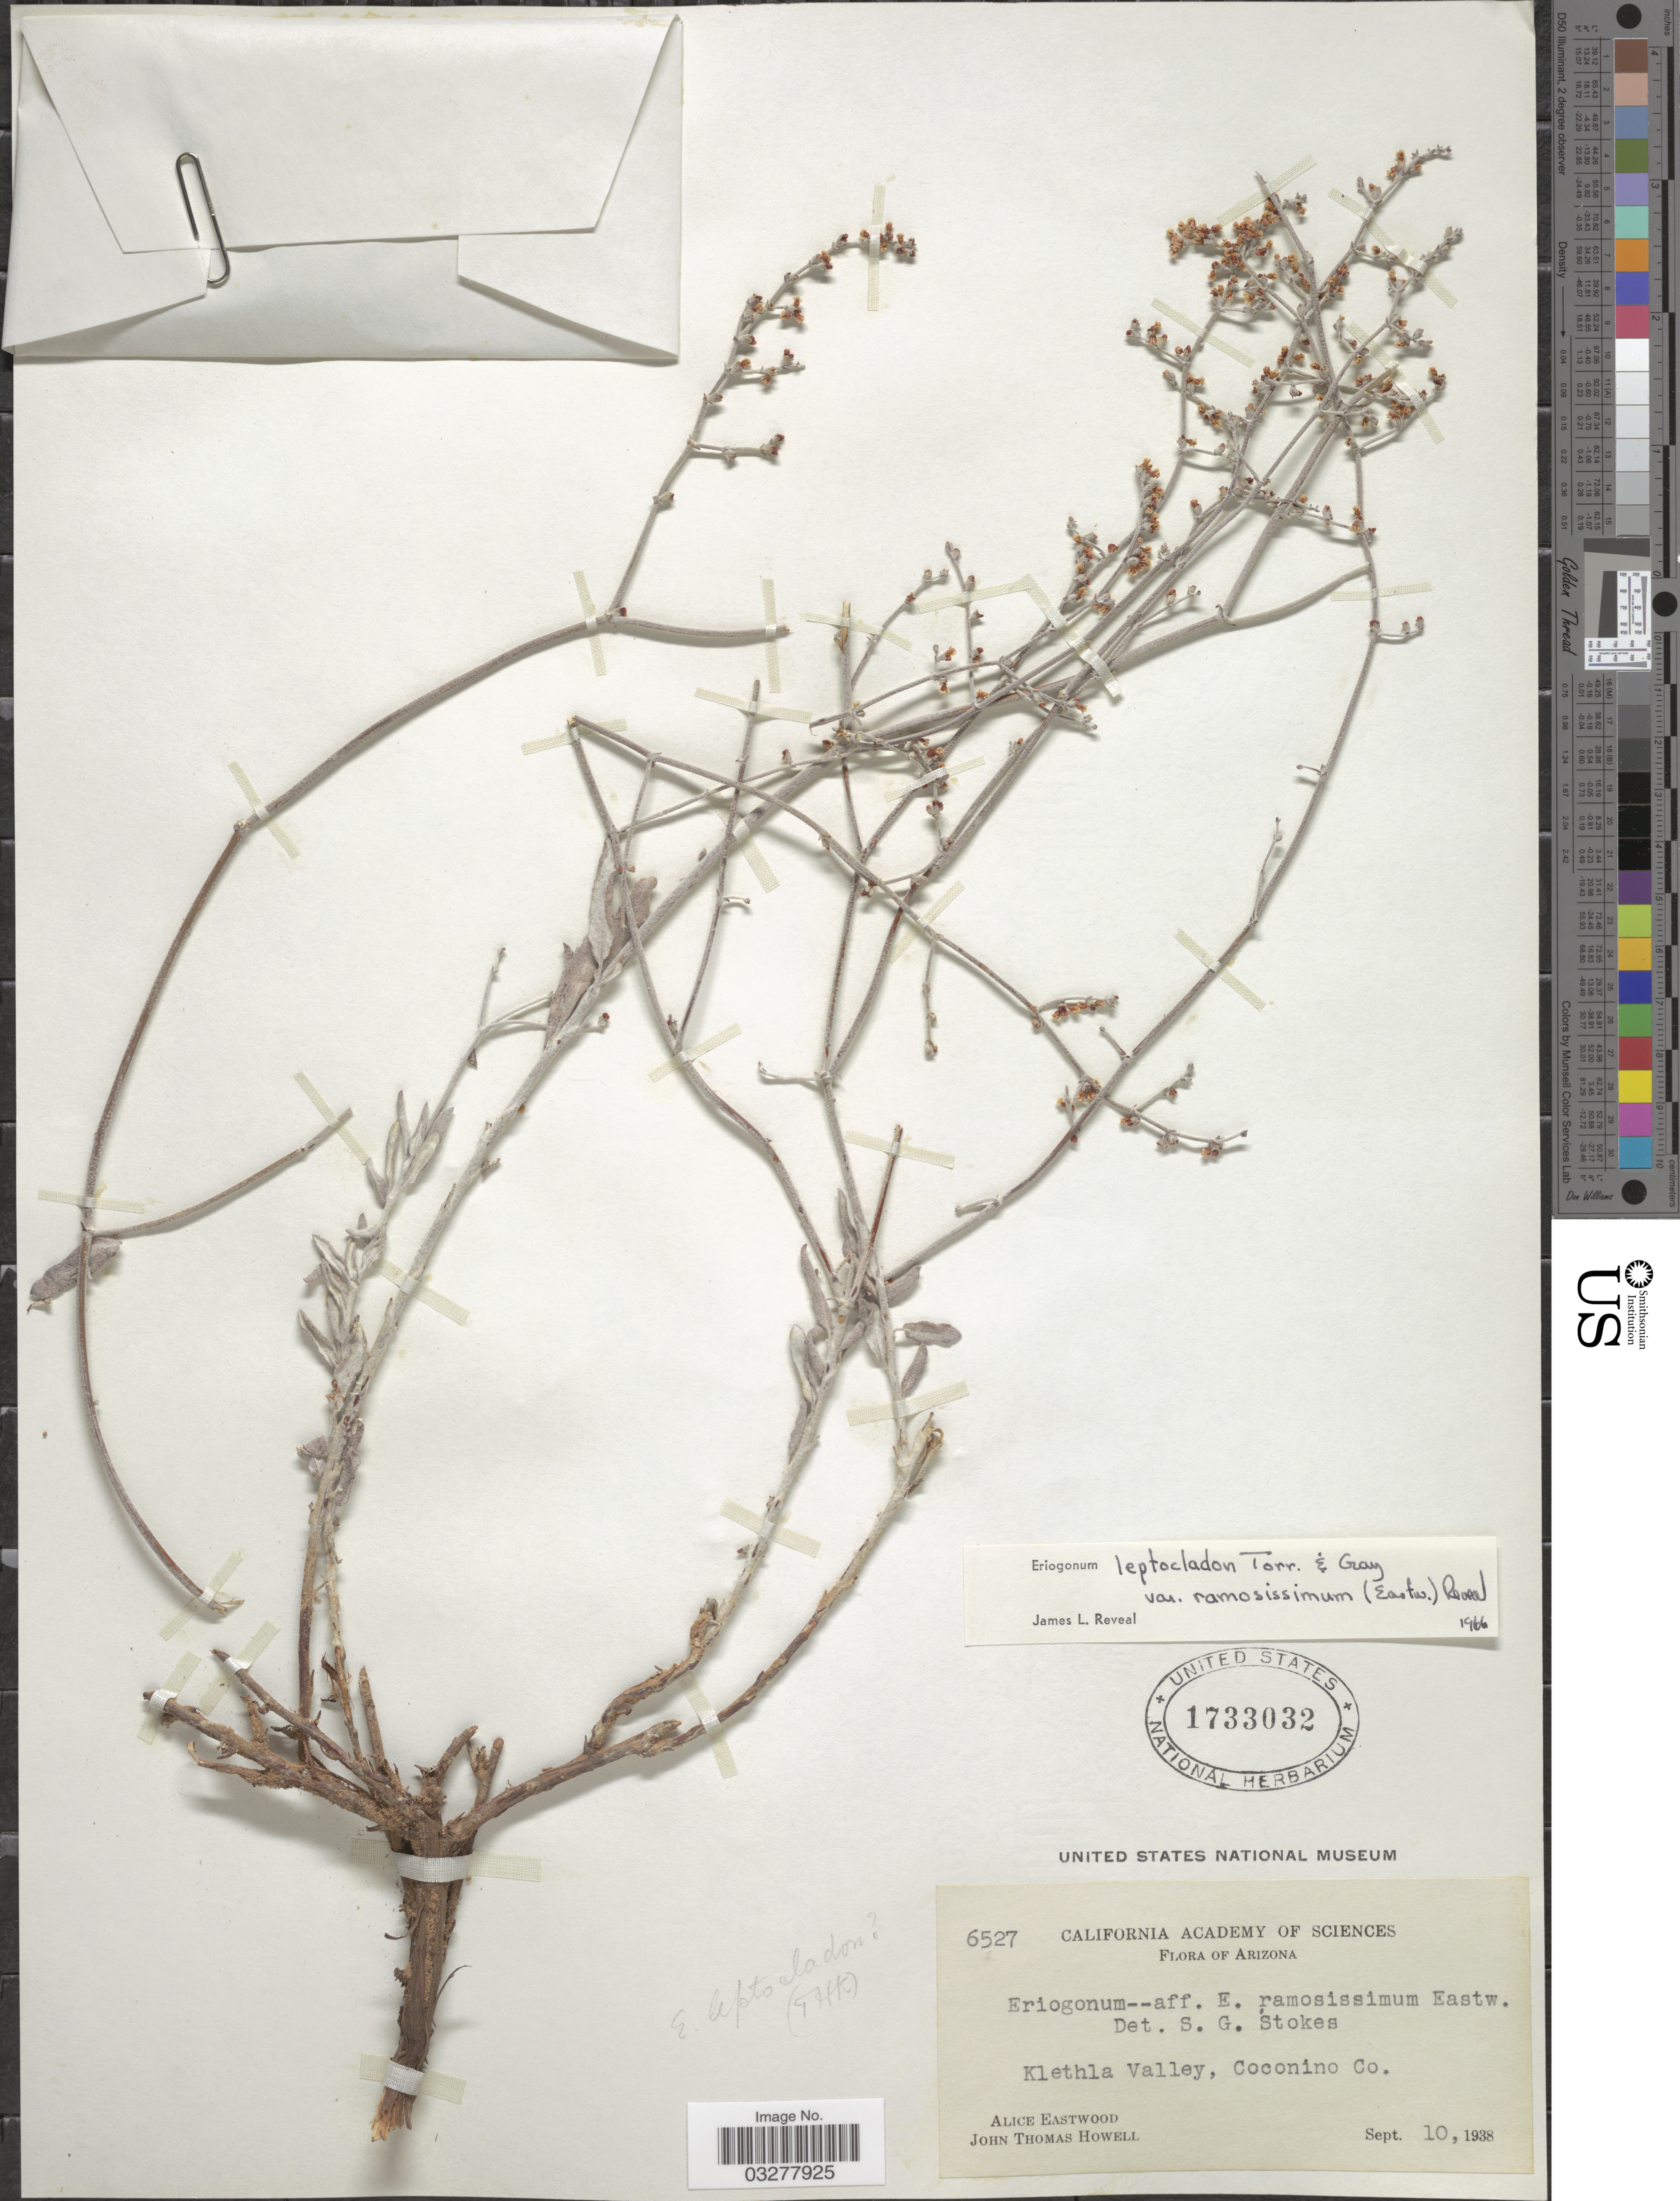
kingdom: Plantae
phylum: Tracheophyta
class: Magnoliopsida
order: Caryophyllales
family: Polygonaceae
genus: Eriogonum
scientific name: Eriogonum leptocladon var. ramosissimum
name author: (Eastw.) Reveal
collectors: A. Eastwood & J. T. Howell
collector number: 6527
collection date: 1938-09-10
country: United States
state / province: Arizona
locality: Kletha Valley, Coconino Co.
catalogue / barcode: US 1733032